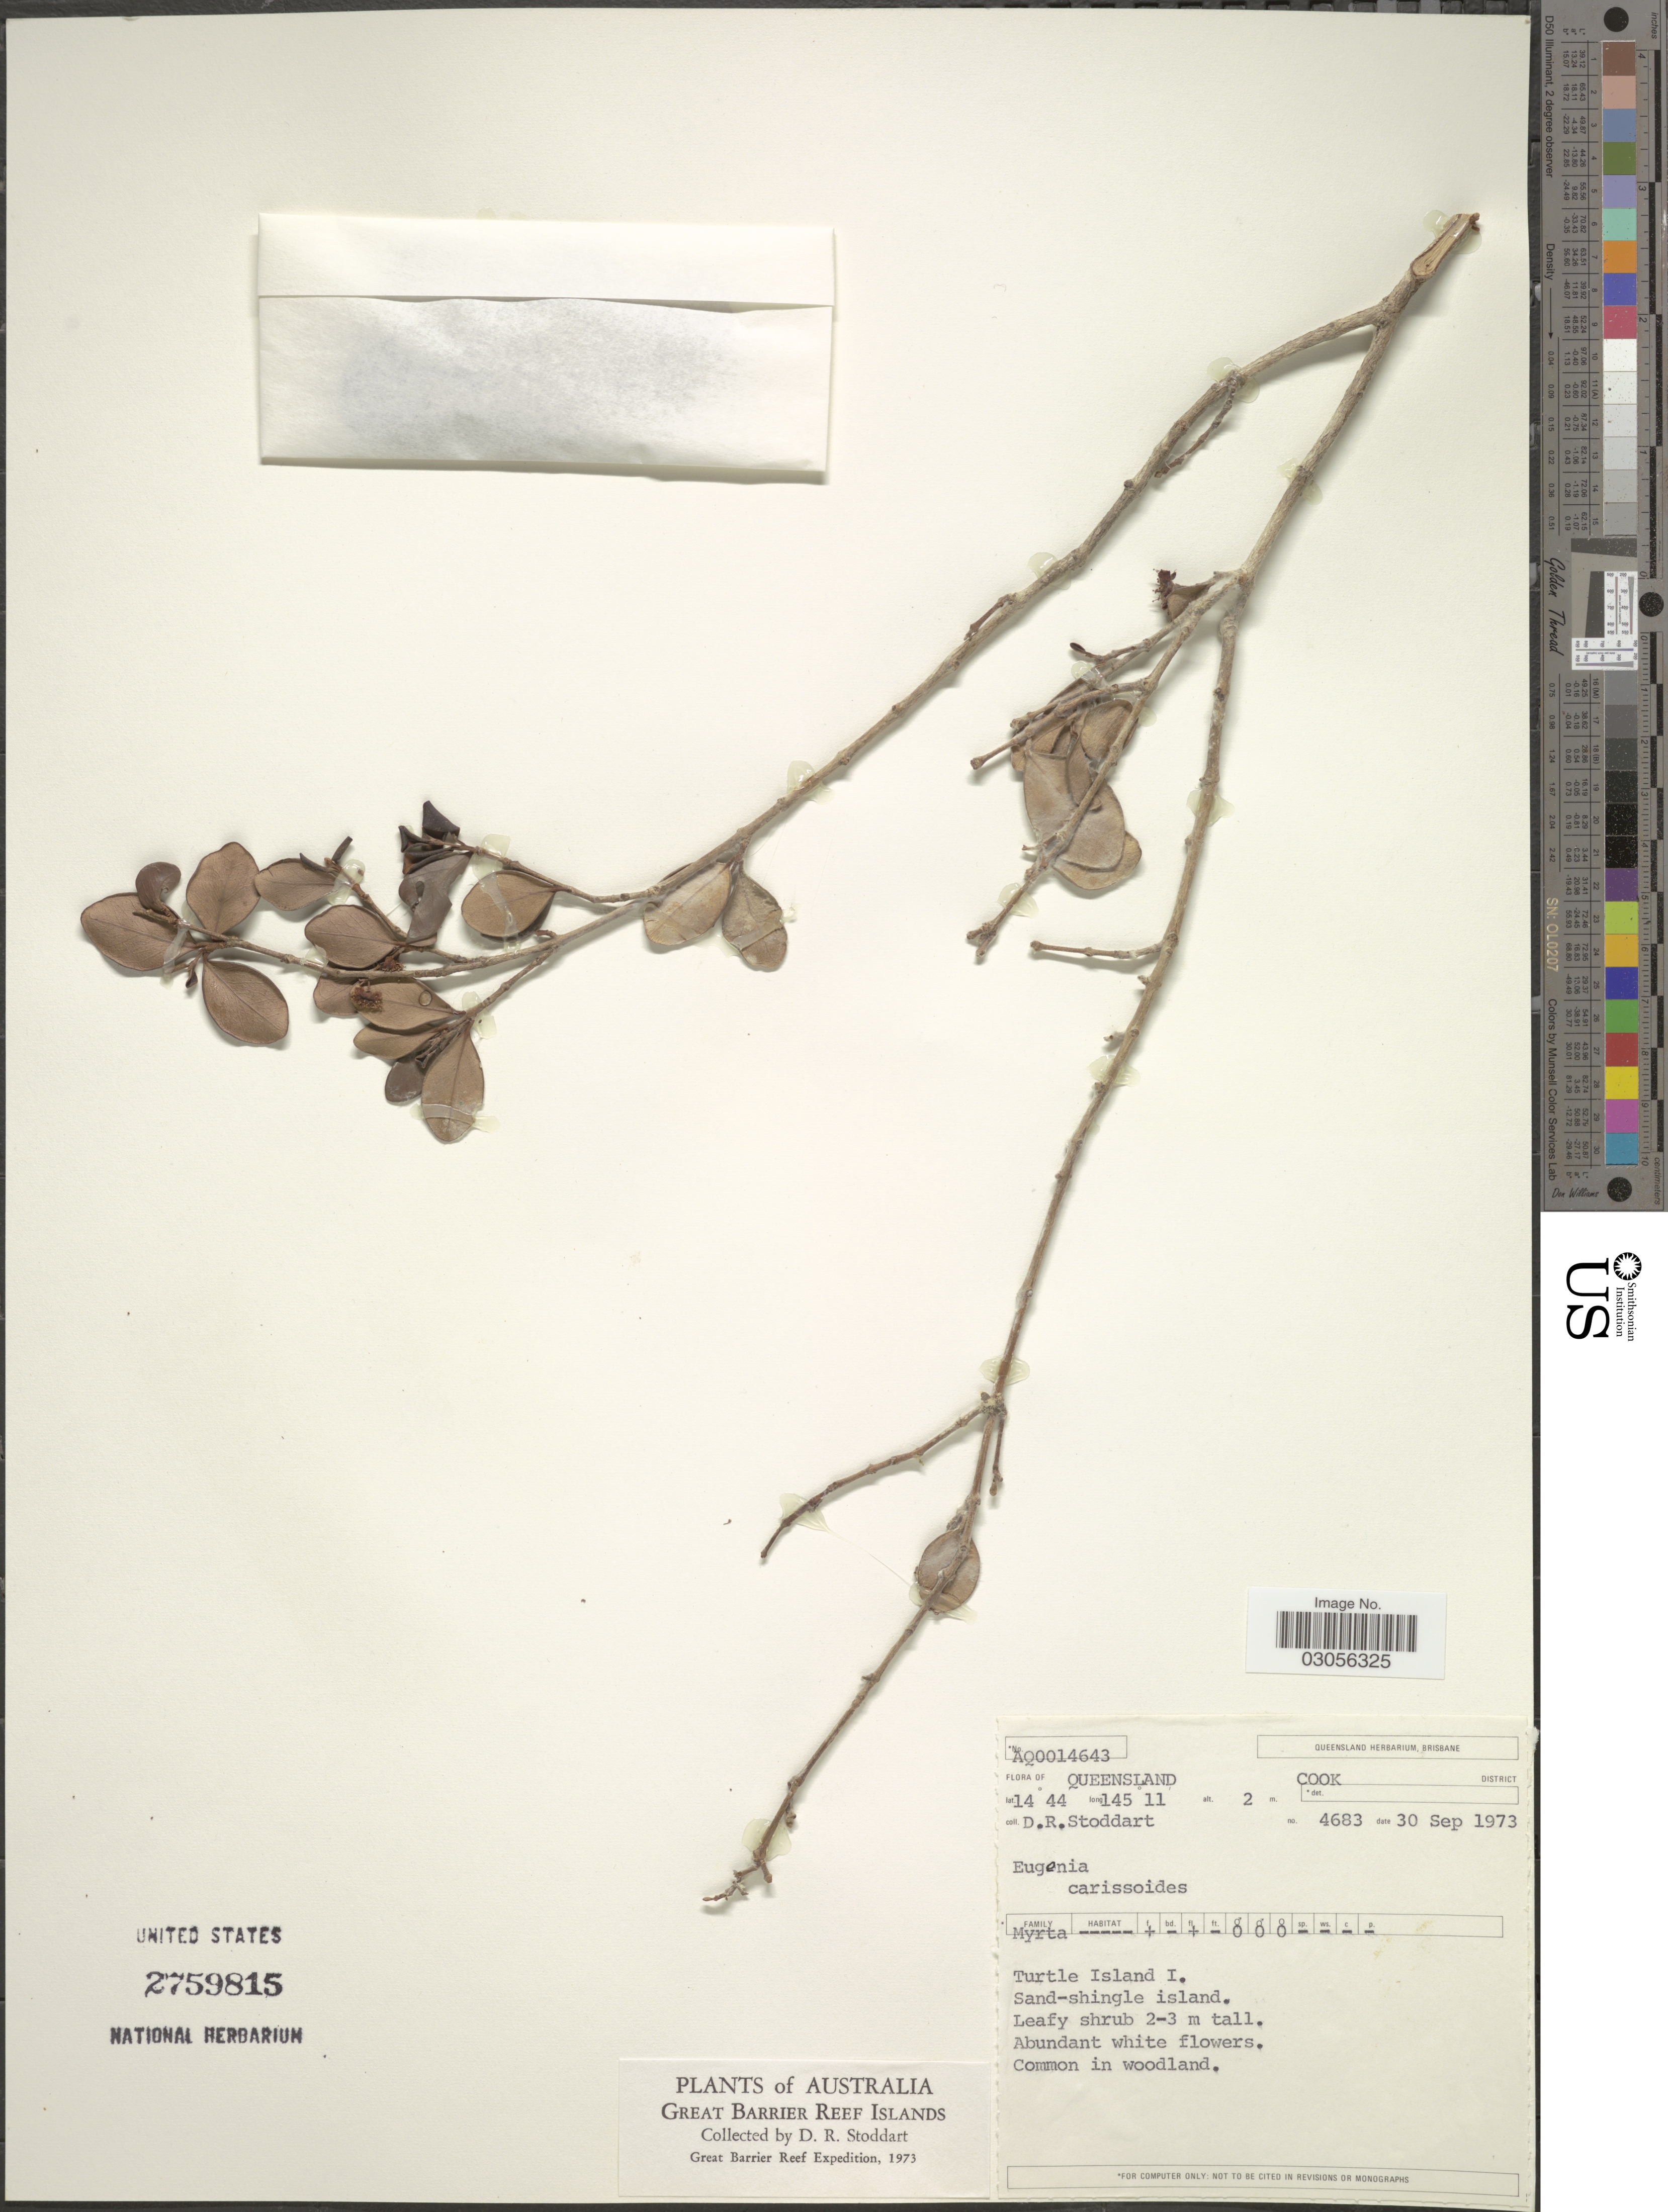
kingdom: Plantae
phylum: Tracheophyta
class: Magnoliopsida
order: Myrtales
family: Myrtaceae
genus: Eugenia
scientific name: Eugenia reinwardtiana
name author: (Blume) DC.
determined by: Guymer, G. P.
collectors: D. R. Stoddart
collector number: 4683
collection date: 1973-09-30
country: Australia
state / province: Queensland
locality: Cook District. Turtle Island I.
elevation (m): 2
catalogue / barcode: US 2759815